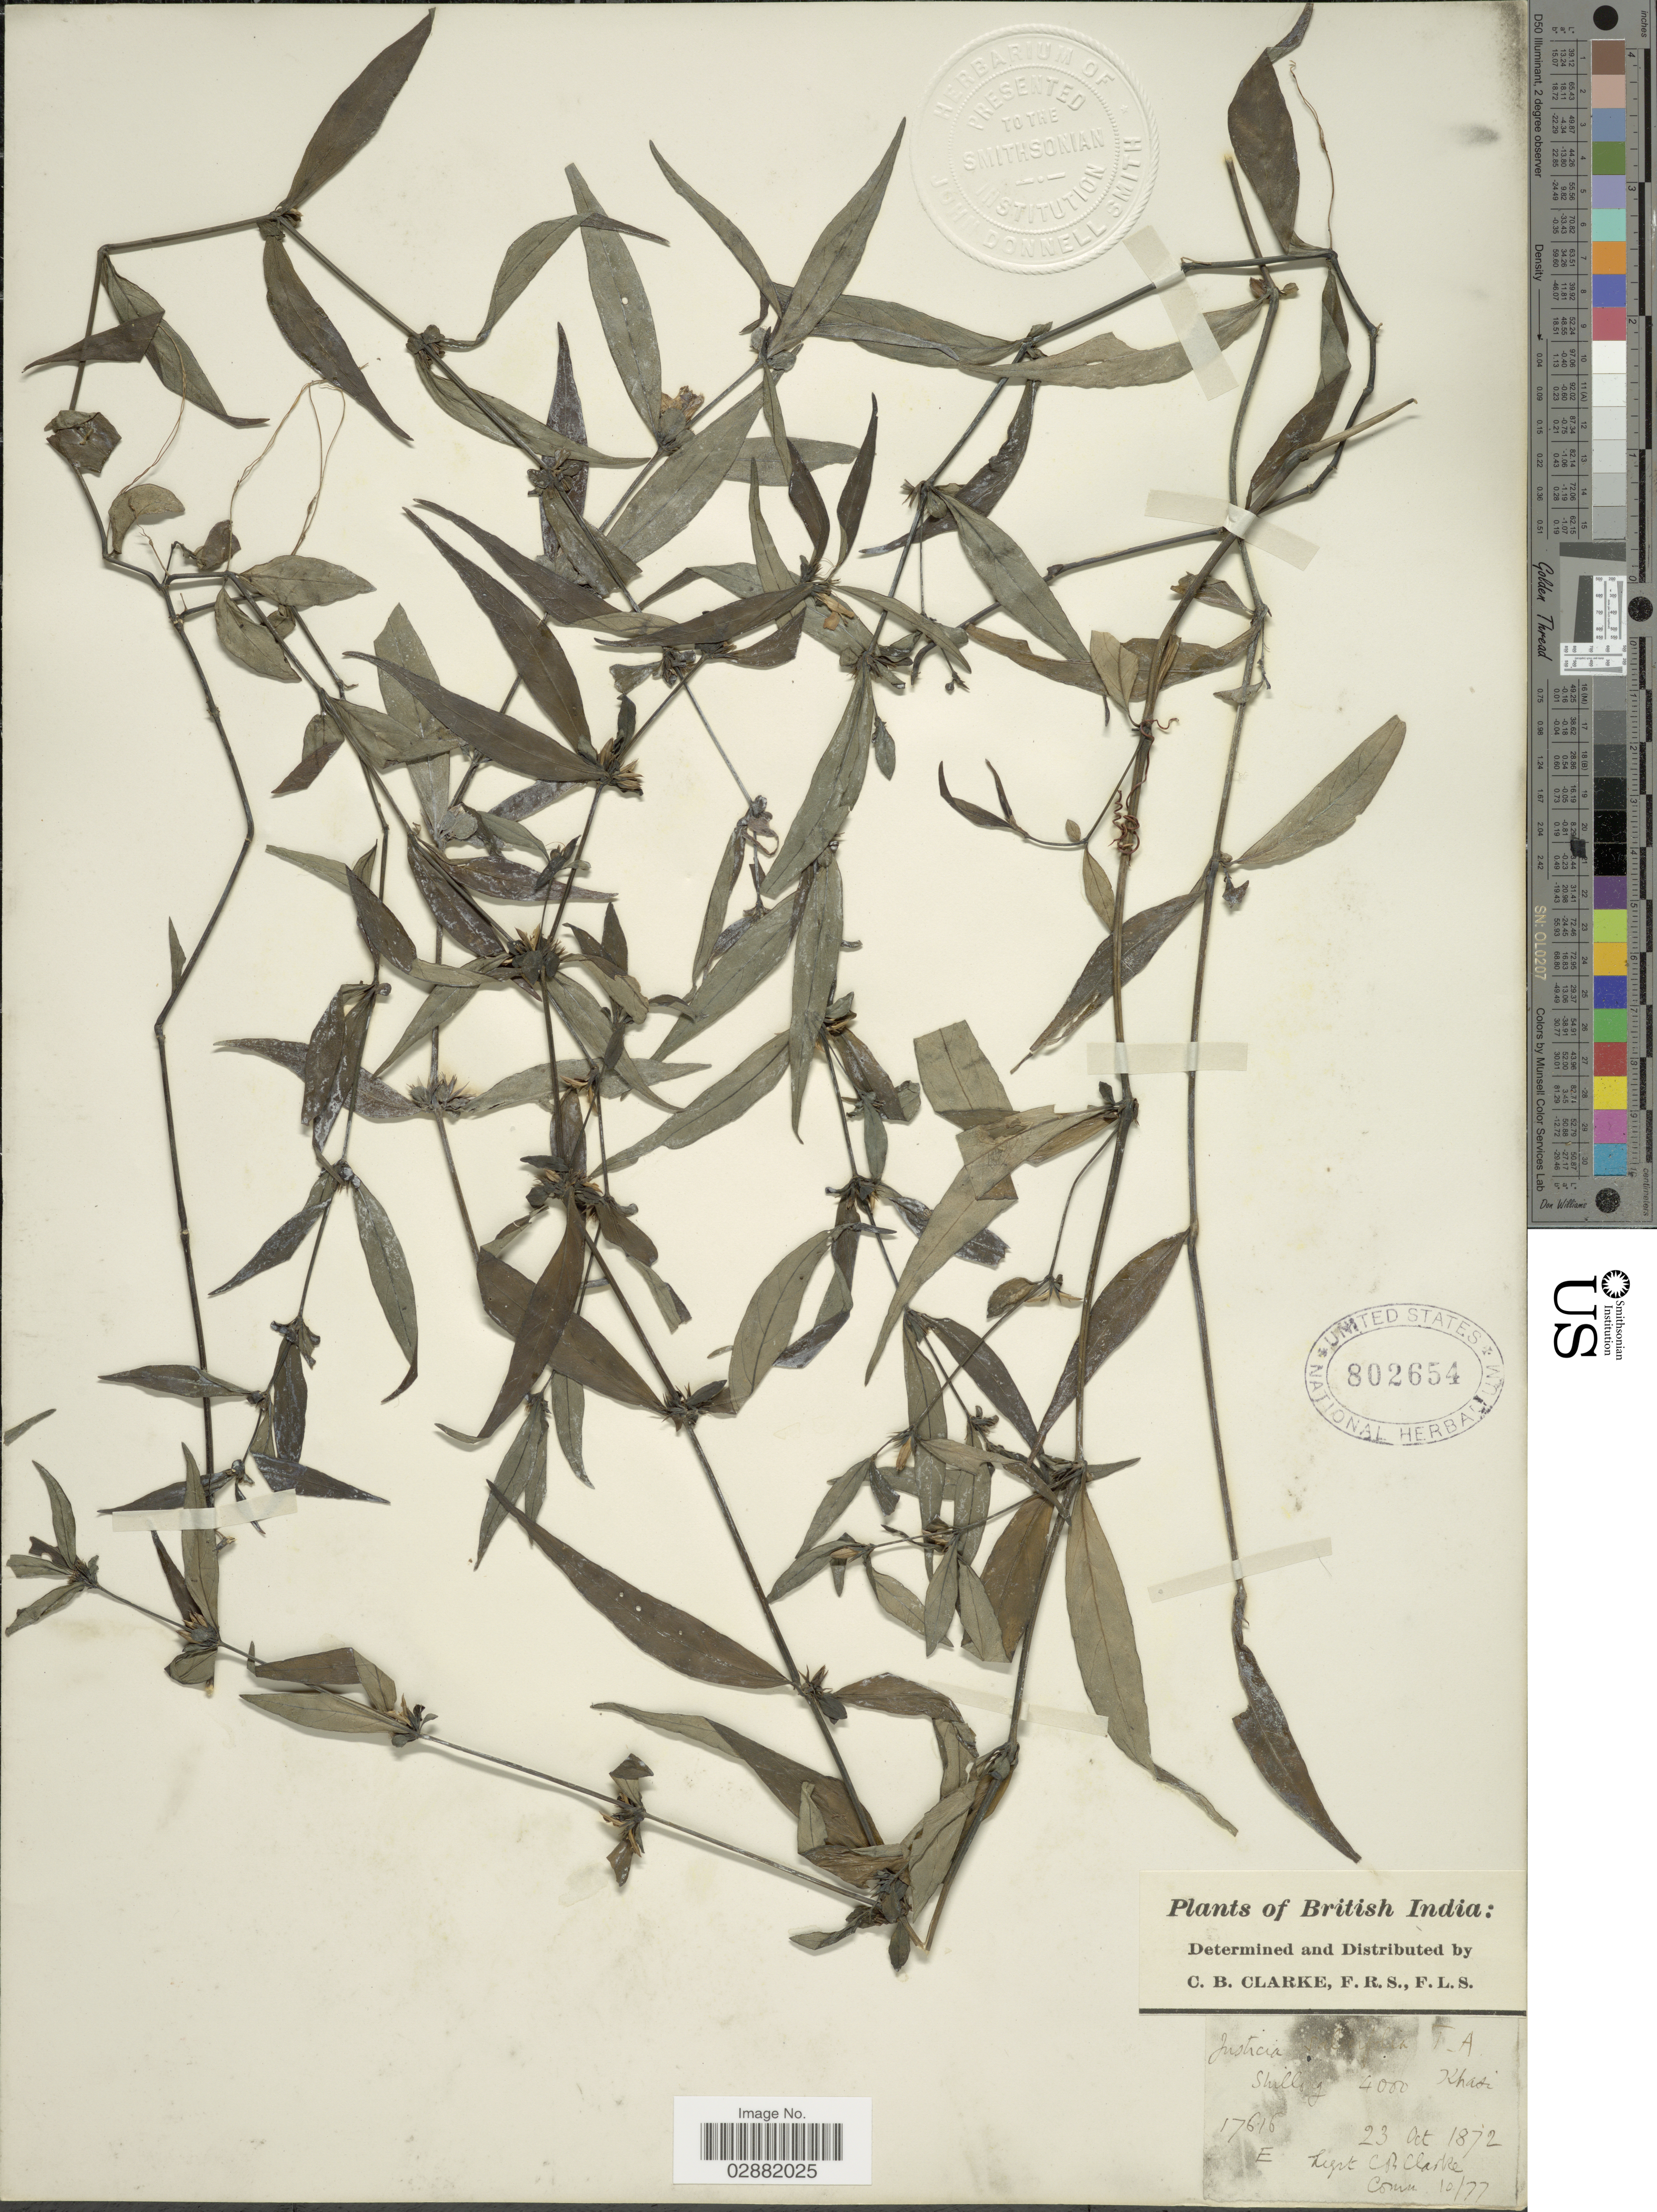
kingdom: Plantae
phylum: Tracheophyta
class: Magnoliopsida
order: Lamiales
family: Acanthaceae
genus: Justicia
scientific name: Justicia salicifolia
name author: T. Anderson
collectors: C. B. Clarke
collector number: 17616E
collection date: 1872-10-23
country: India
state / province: Meghalaya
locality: British India, Shillong, Khasi.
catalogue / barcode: US 802654